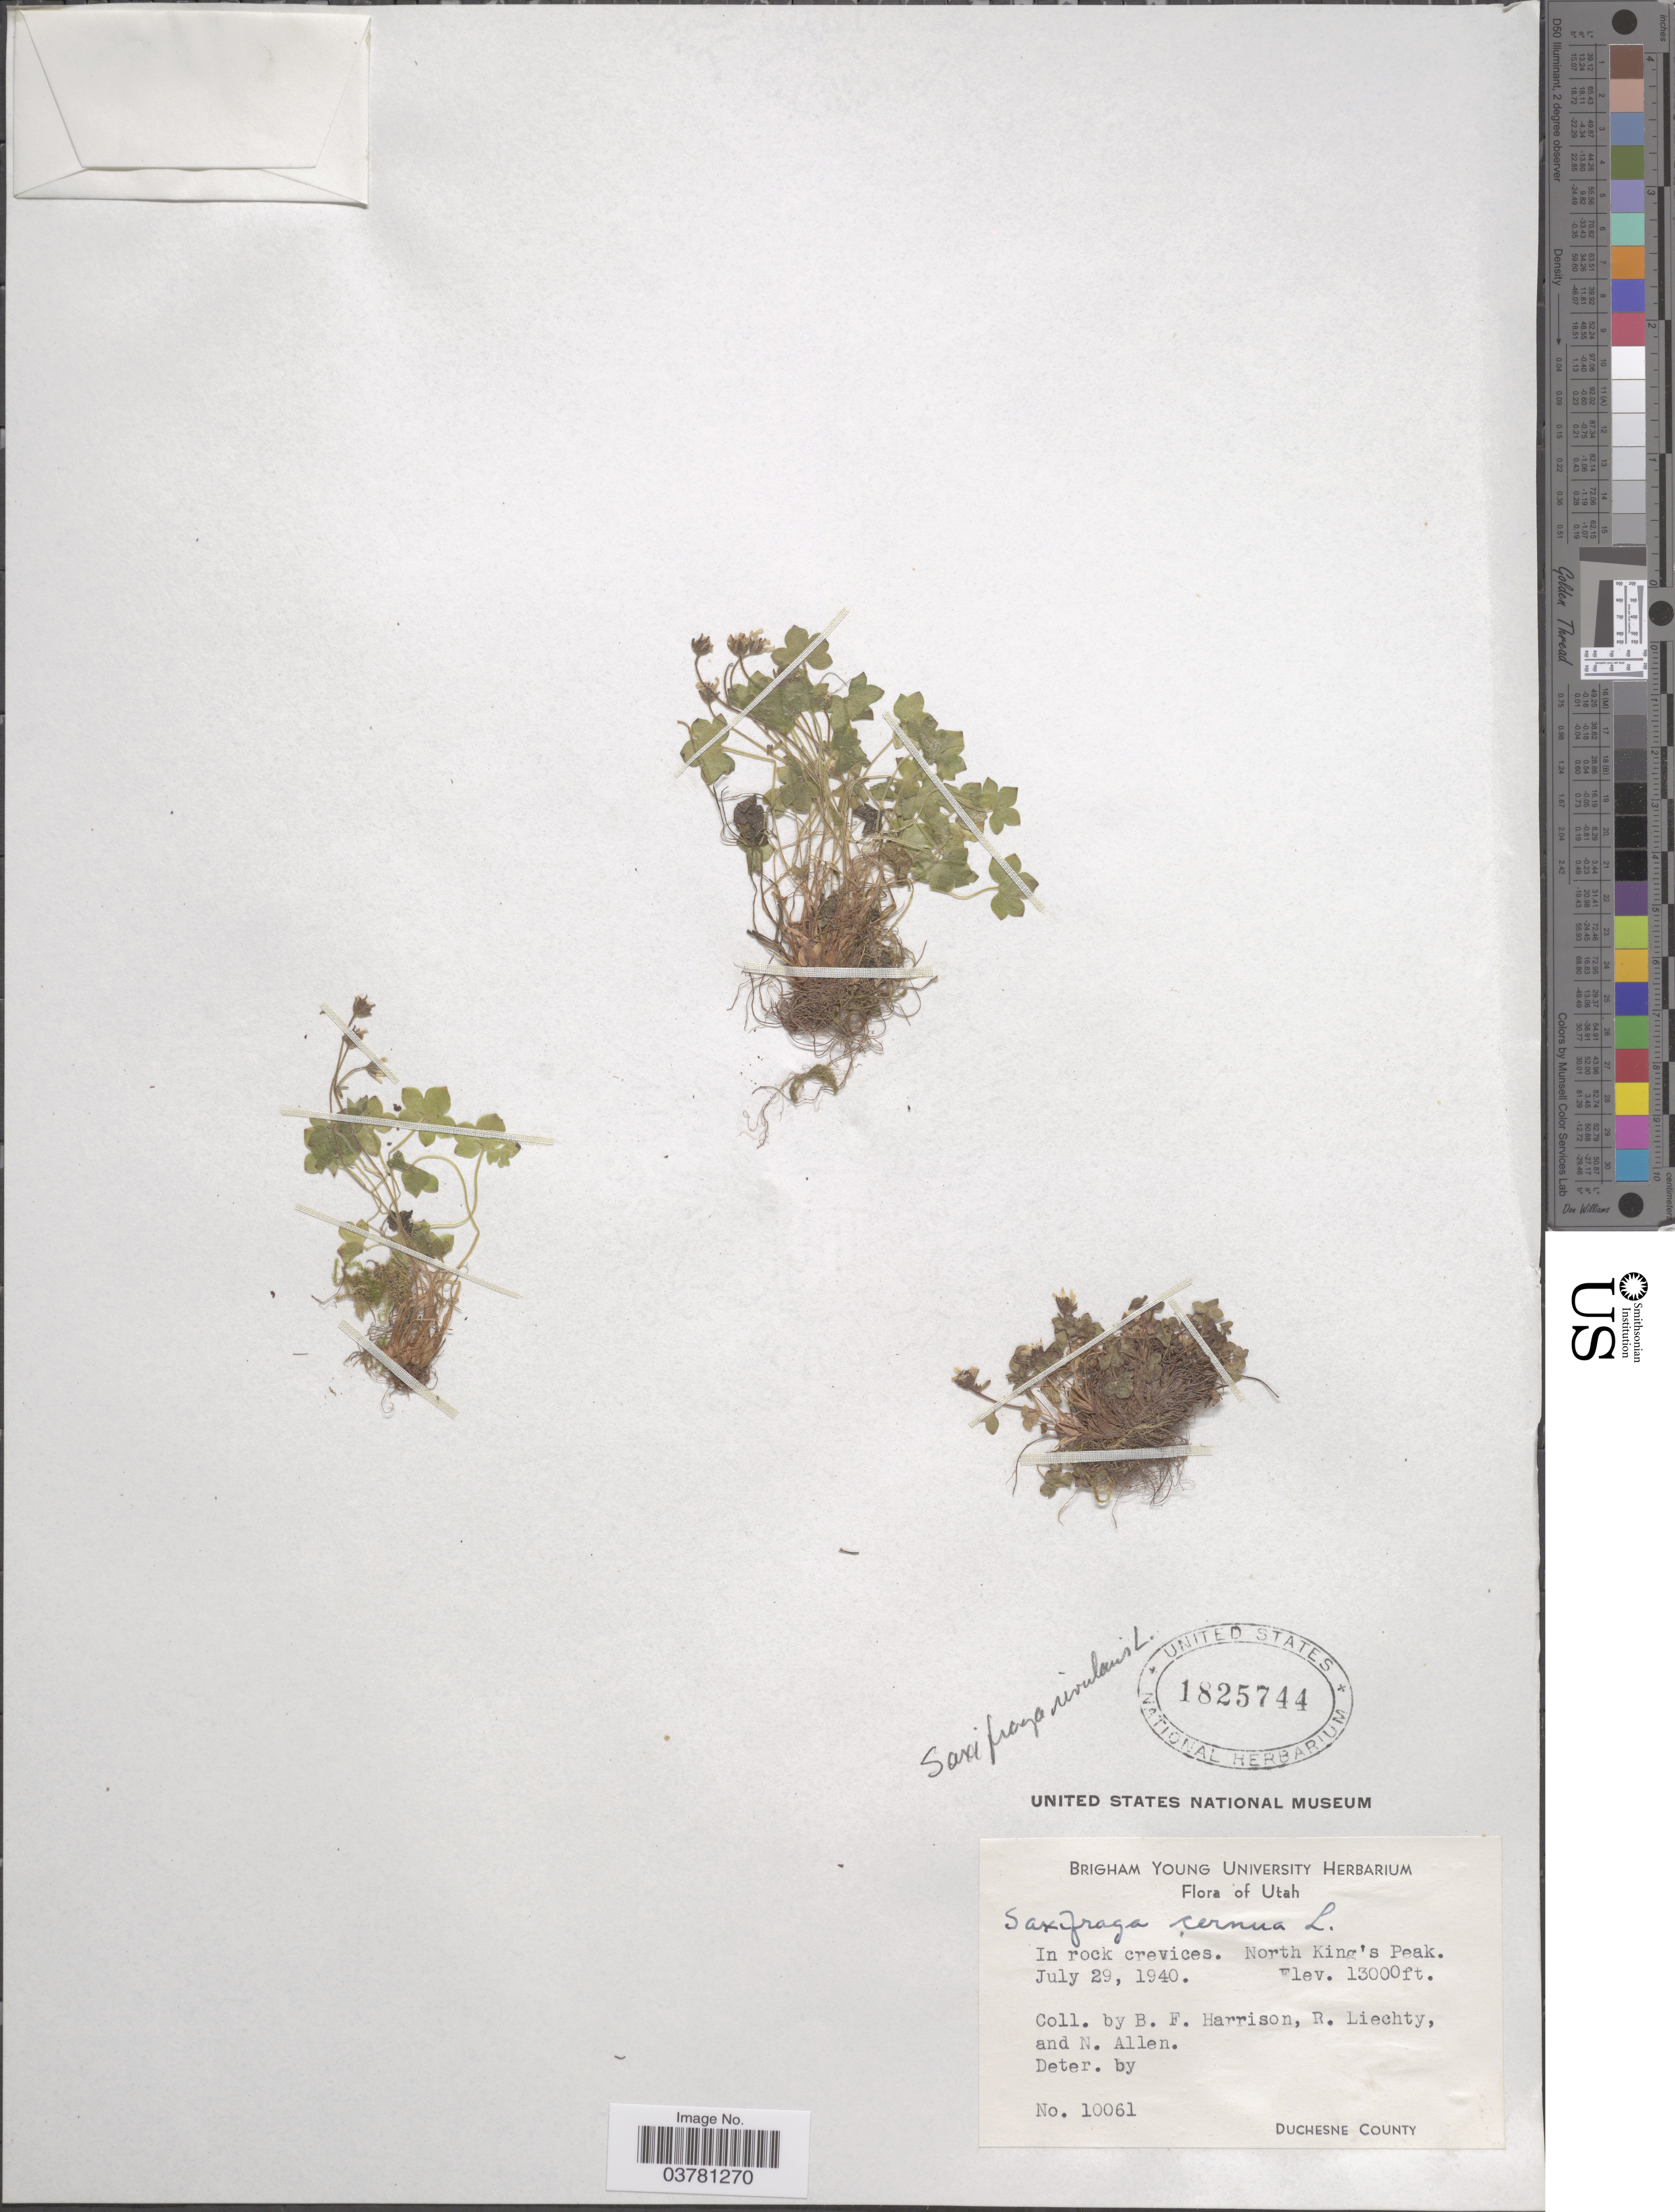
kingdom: Plantae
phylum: Tracheophyta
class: Magnoliopsida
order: Saxifragales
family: Saxifragaceae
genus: Saxifraga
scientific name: Saxifraga rivularis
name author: L.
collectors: B. F. Harrison, R. Liechty & N. Allen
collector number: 10061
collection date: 1940-07-29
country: United States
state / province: Utah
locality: In rock crevices. North King's Peak. Duchesne County.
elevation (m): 3962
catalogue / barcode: US 1825744